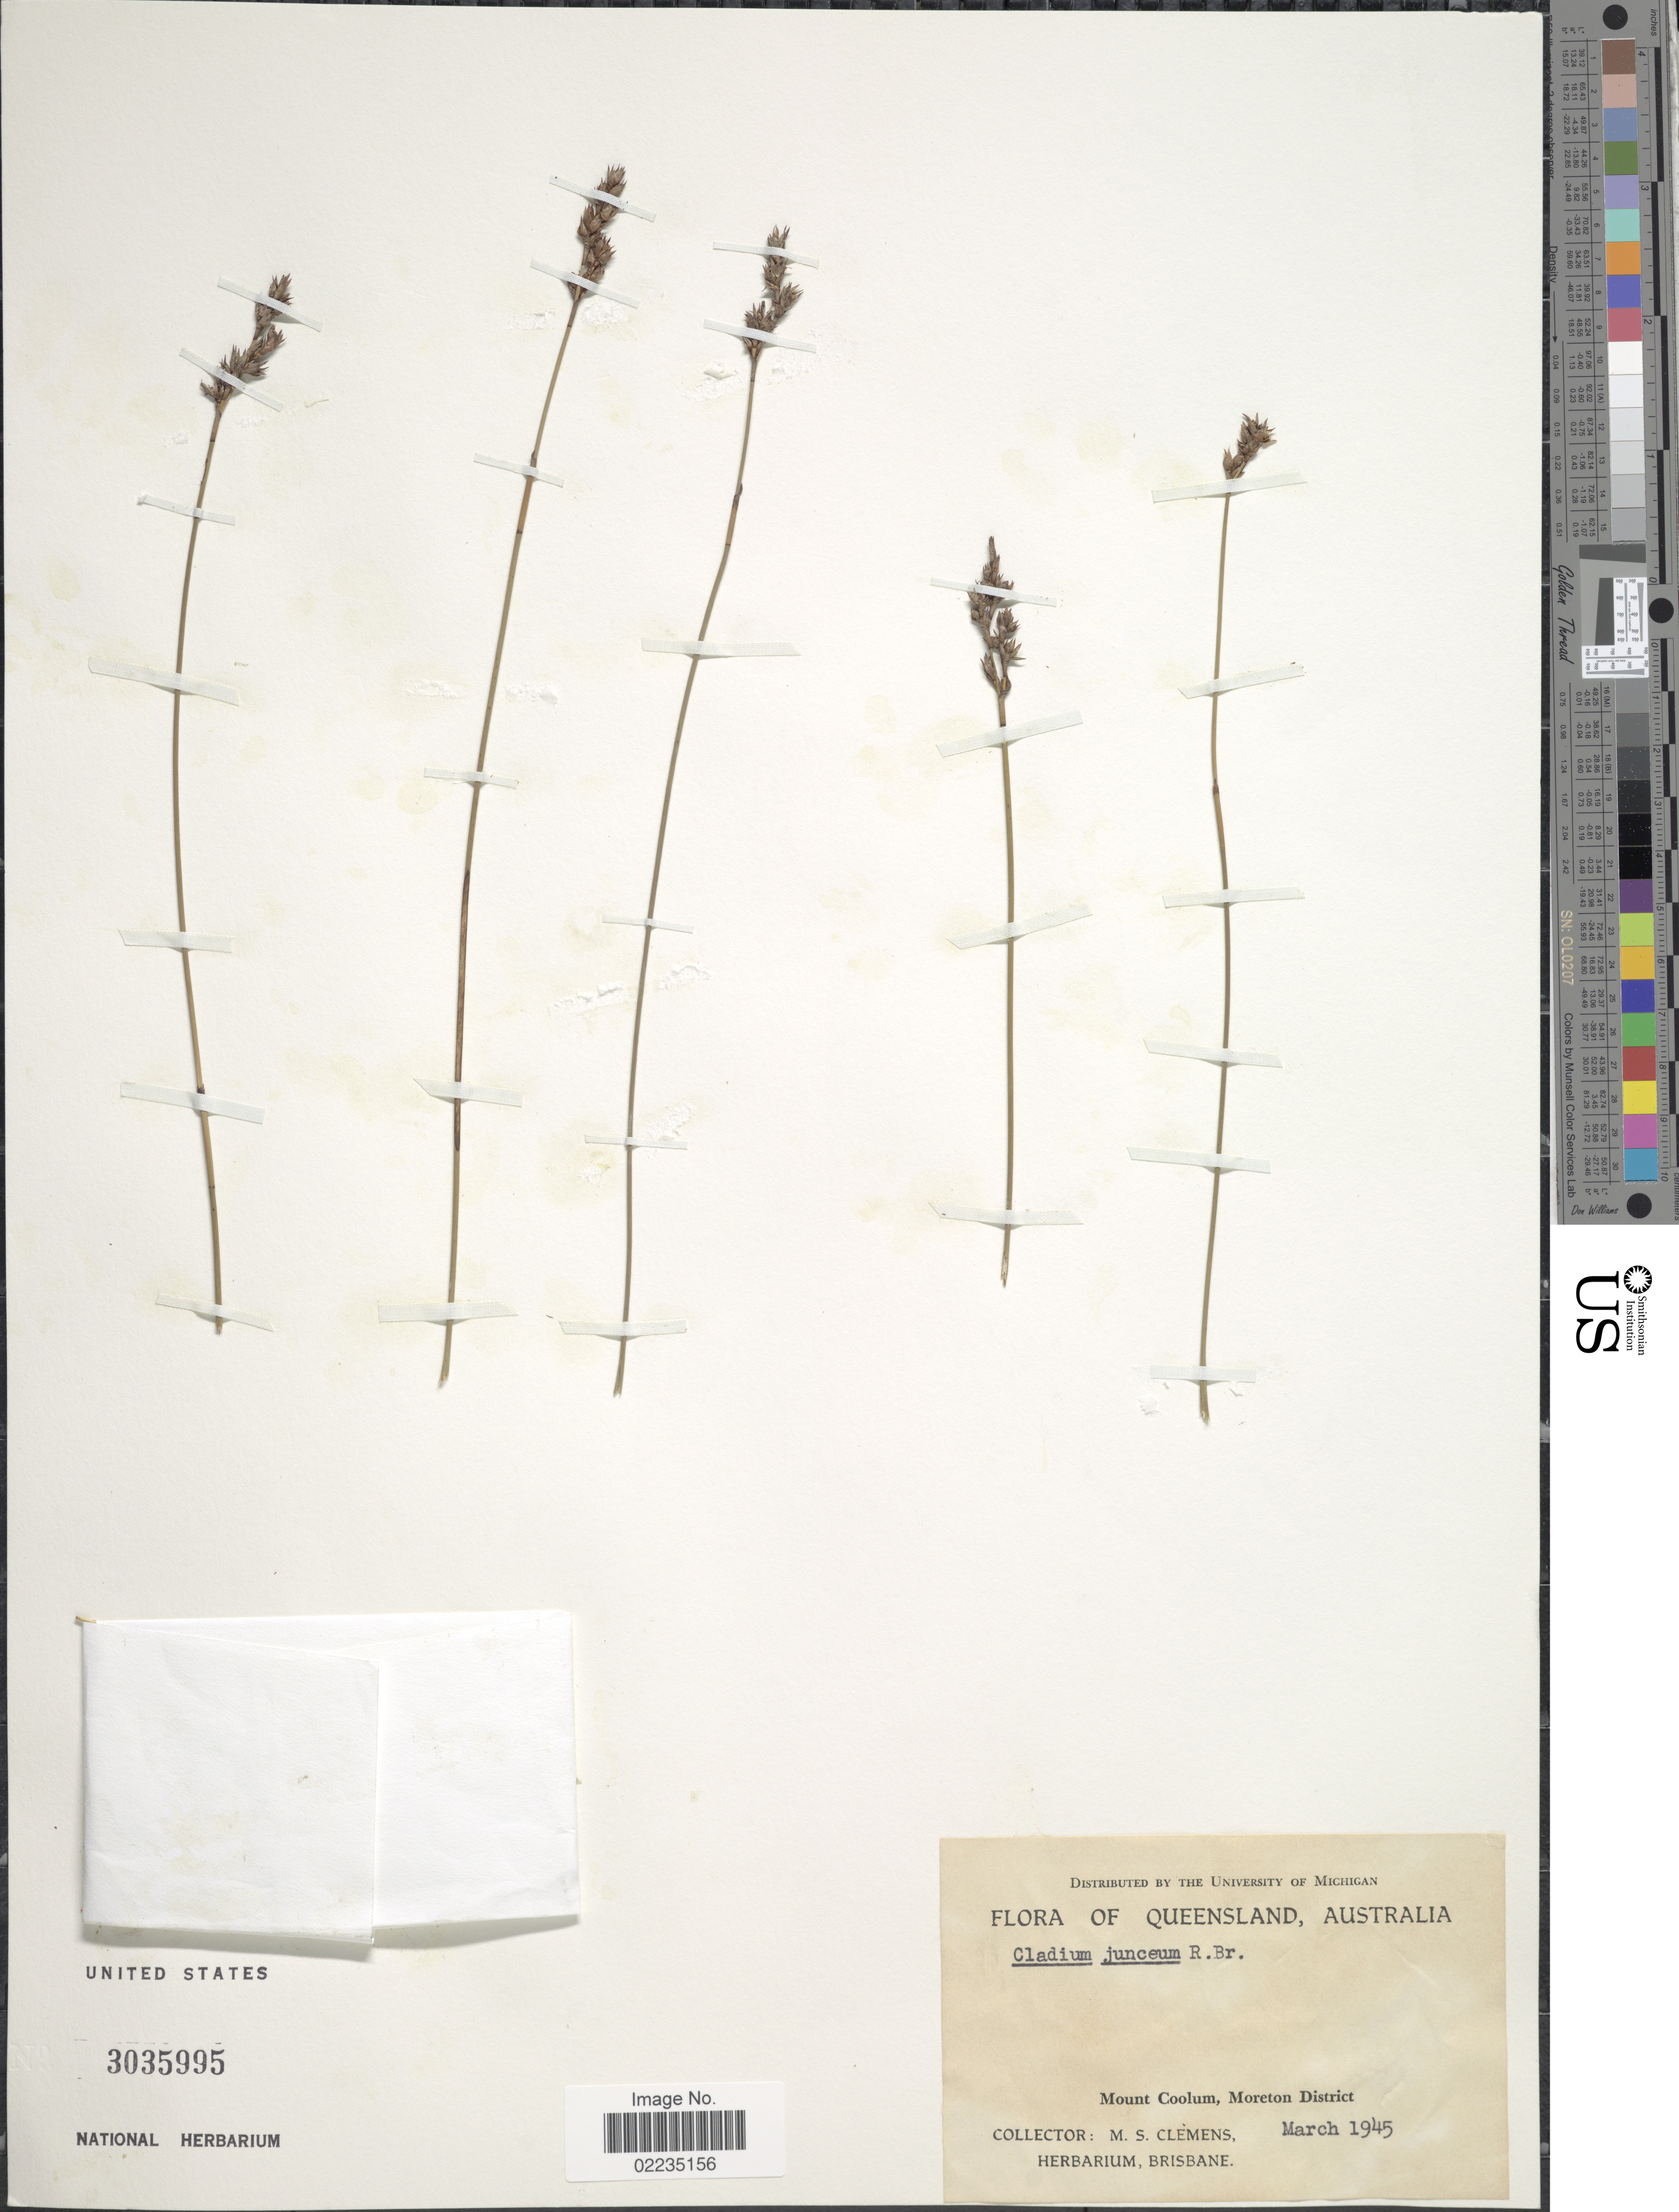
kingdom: Plantae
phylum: Tracheophyta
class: Liliopsida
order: Poales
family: Cyperaceae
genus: Machaerina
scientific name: Machaerina juncea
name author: (R. Br.) T. Koyama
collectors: M. S. Clemens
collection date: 1945-03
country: Australia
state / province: Queensland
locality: Mount Coolum, Moreton District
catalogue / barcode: US 3035995